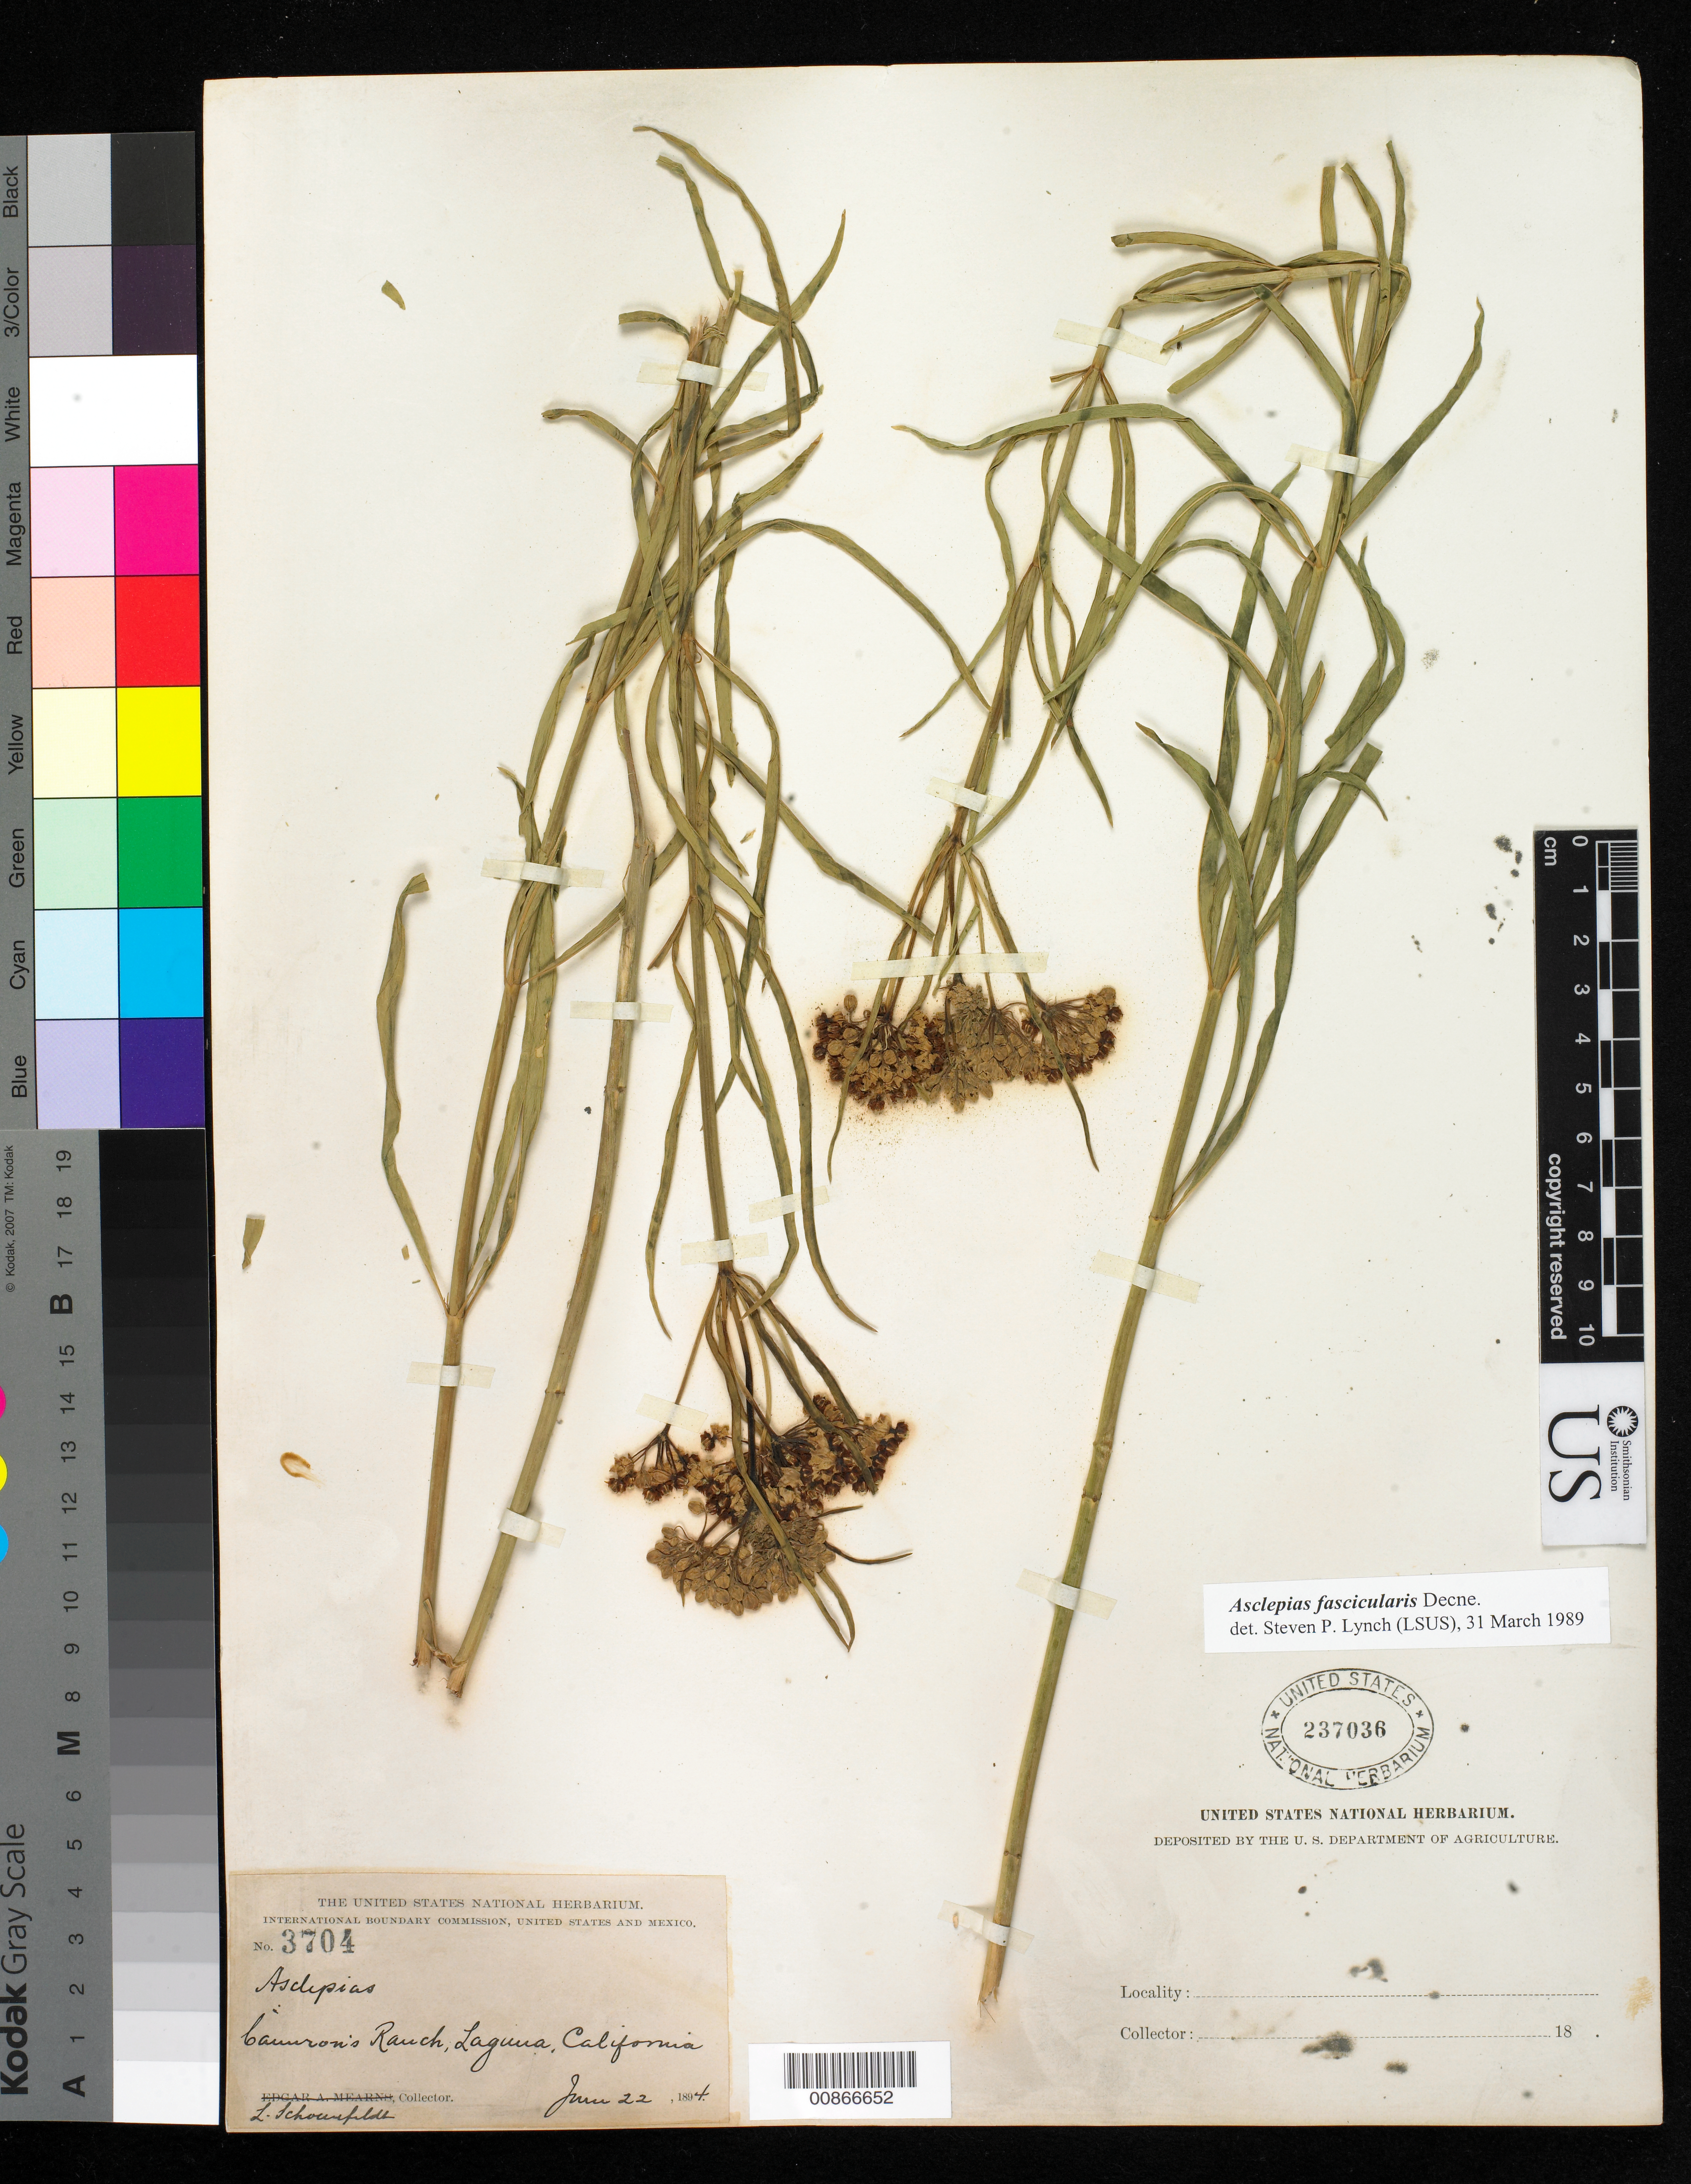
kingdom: Plantae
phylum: Tracheophyta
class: Magnoliopsida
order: Gentianales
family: Apocynaceae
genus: Asclepias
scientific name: Asclepias fascicularis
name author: Decne.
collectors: L. Schoenfeldt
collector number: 3704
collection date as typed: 22 Jun 1894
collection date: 1894-06-22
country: United States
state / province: California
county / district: Orange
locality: Cameron's Ranch, Laguna, California.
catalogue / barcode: US 237036